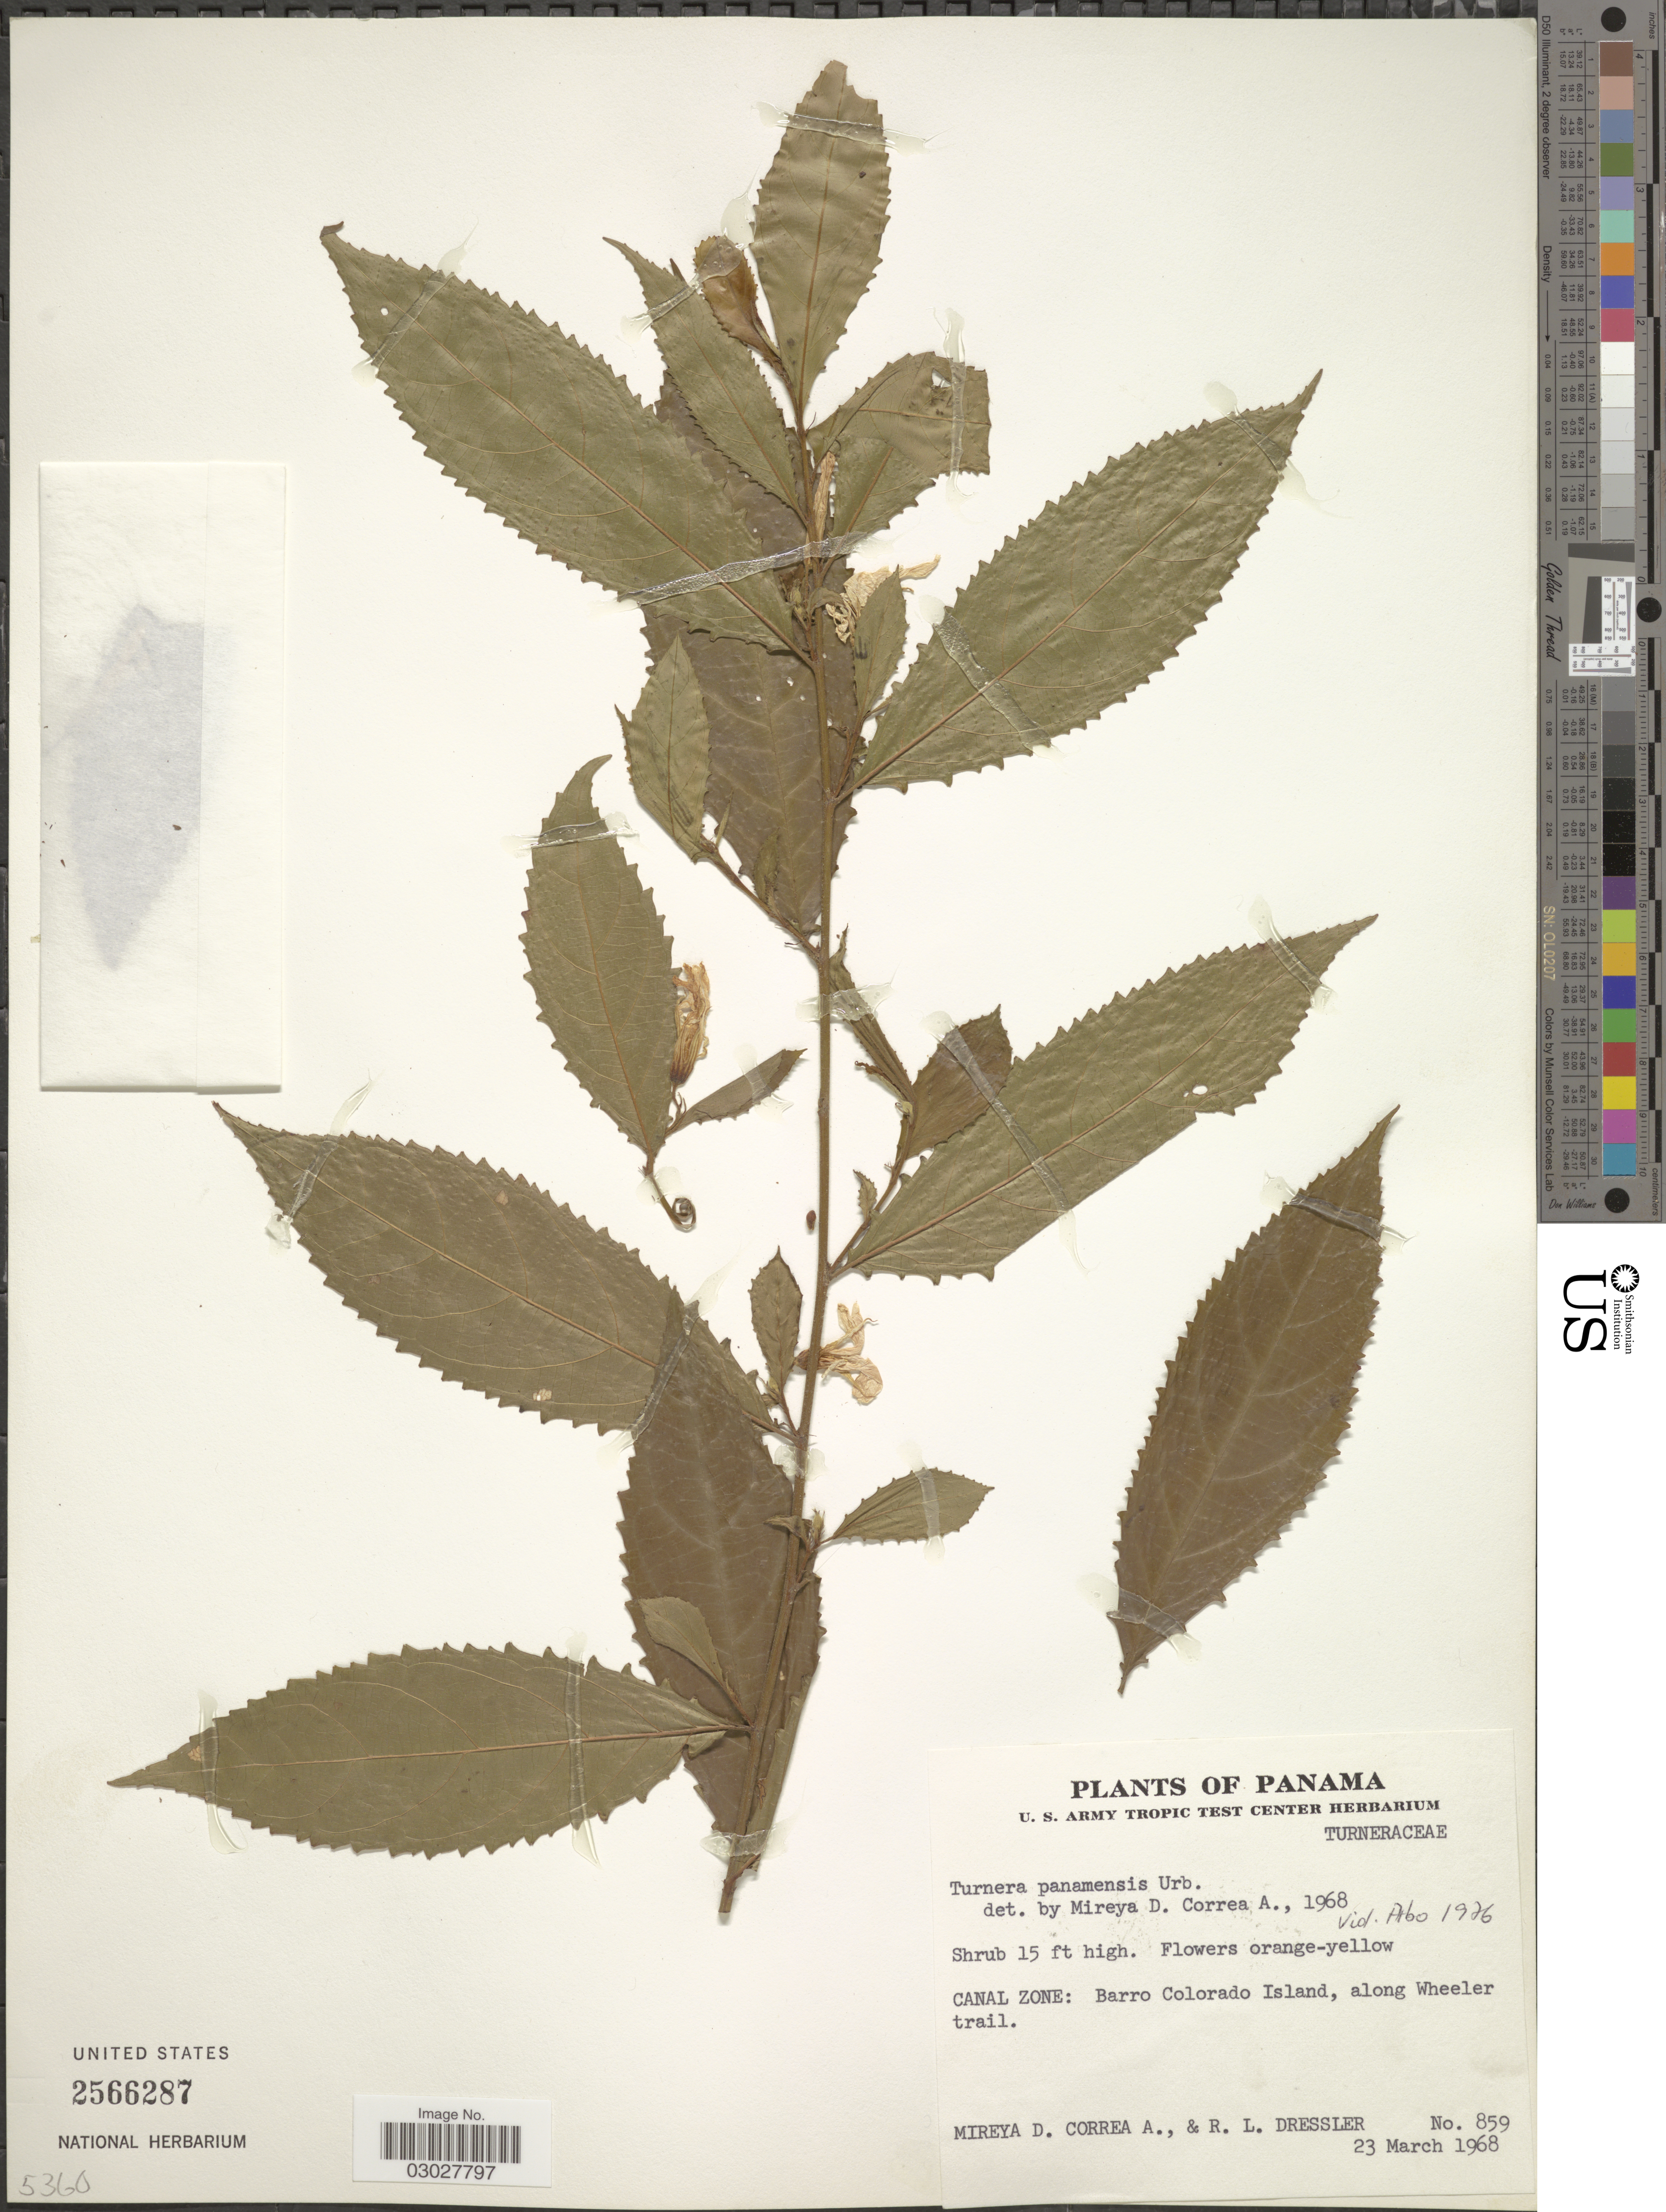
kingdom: Plantae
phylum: Tracheophyta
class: Magnoliopsida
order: Malpighiales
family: Turneraceae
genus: Turnera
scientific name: Turnera panamensis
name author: Urb.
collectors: M. D. Corrêa-A. & R. Dressler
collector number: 859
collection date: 1968-03-23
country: Panama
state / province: Panamá Oeste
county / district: Canal Zone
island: Barro Colorado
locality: Canal Zone: Barro Colorado Island, along Wheeler trail.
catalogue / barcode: US 2566287